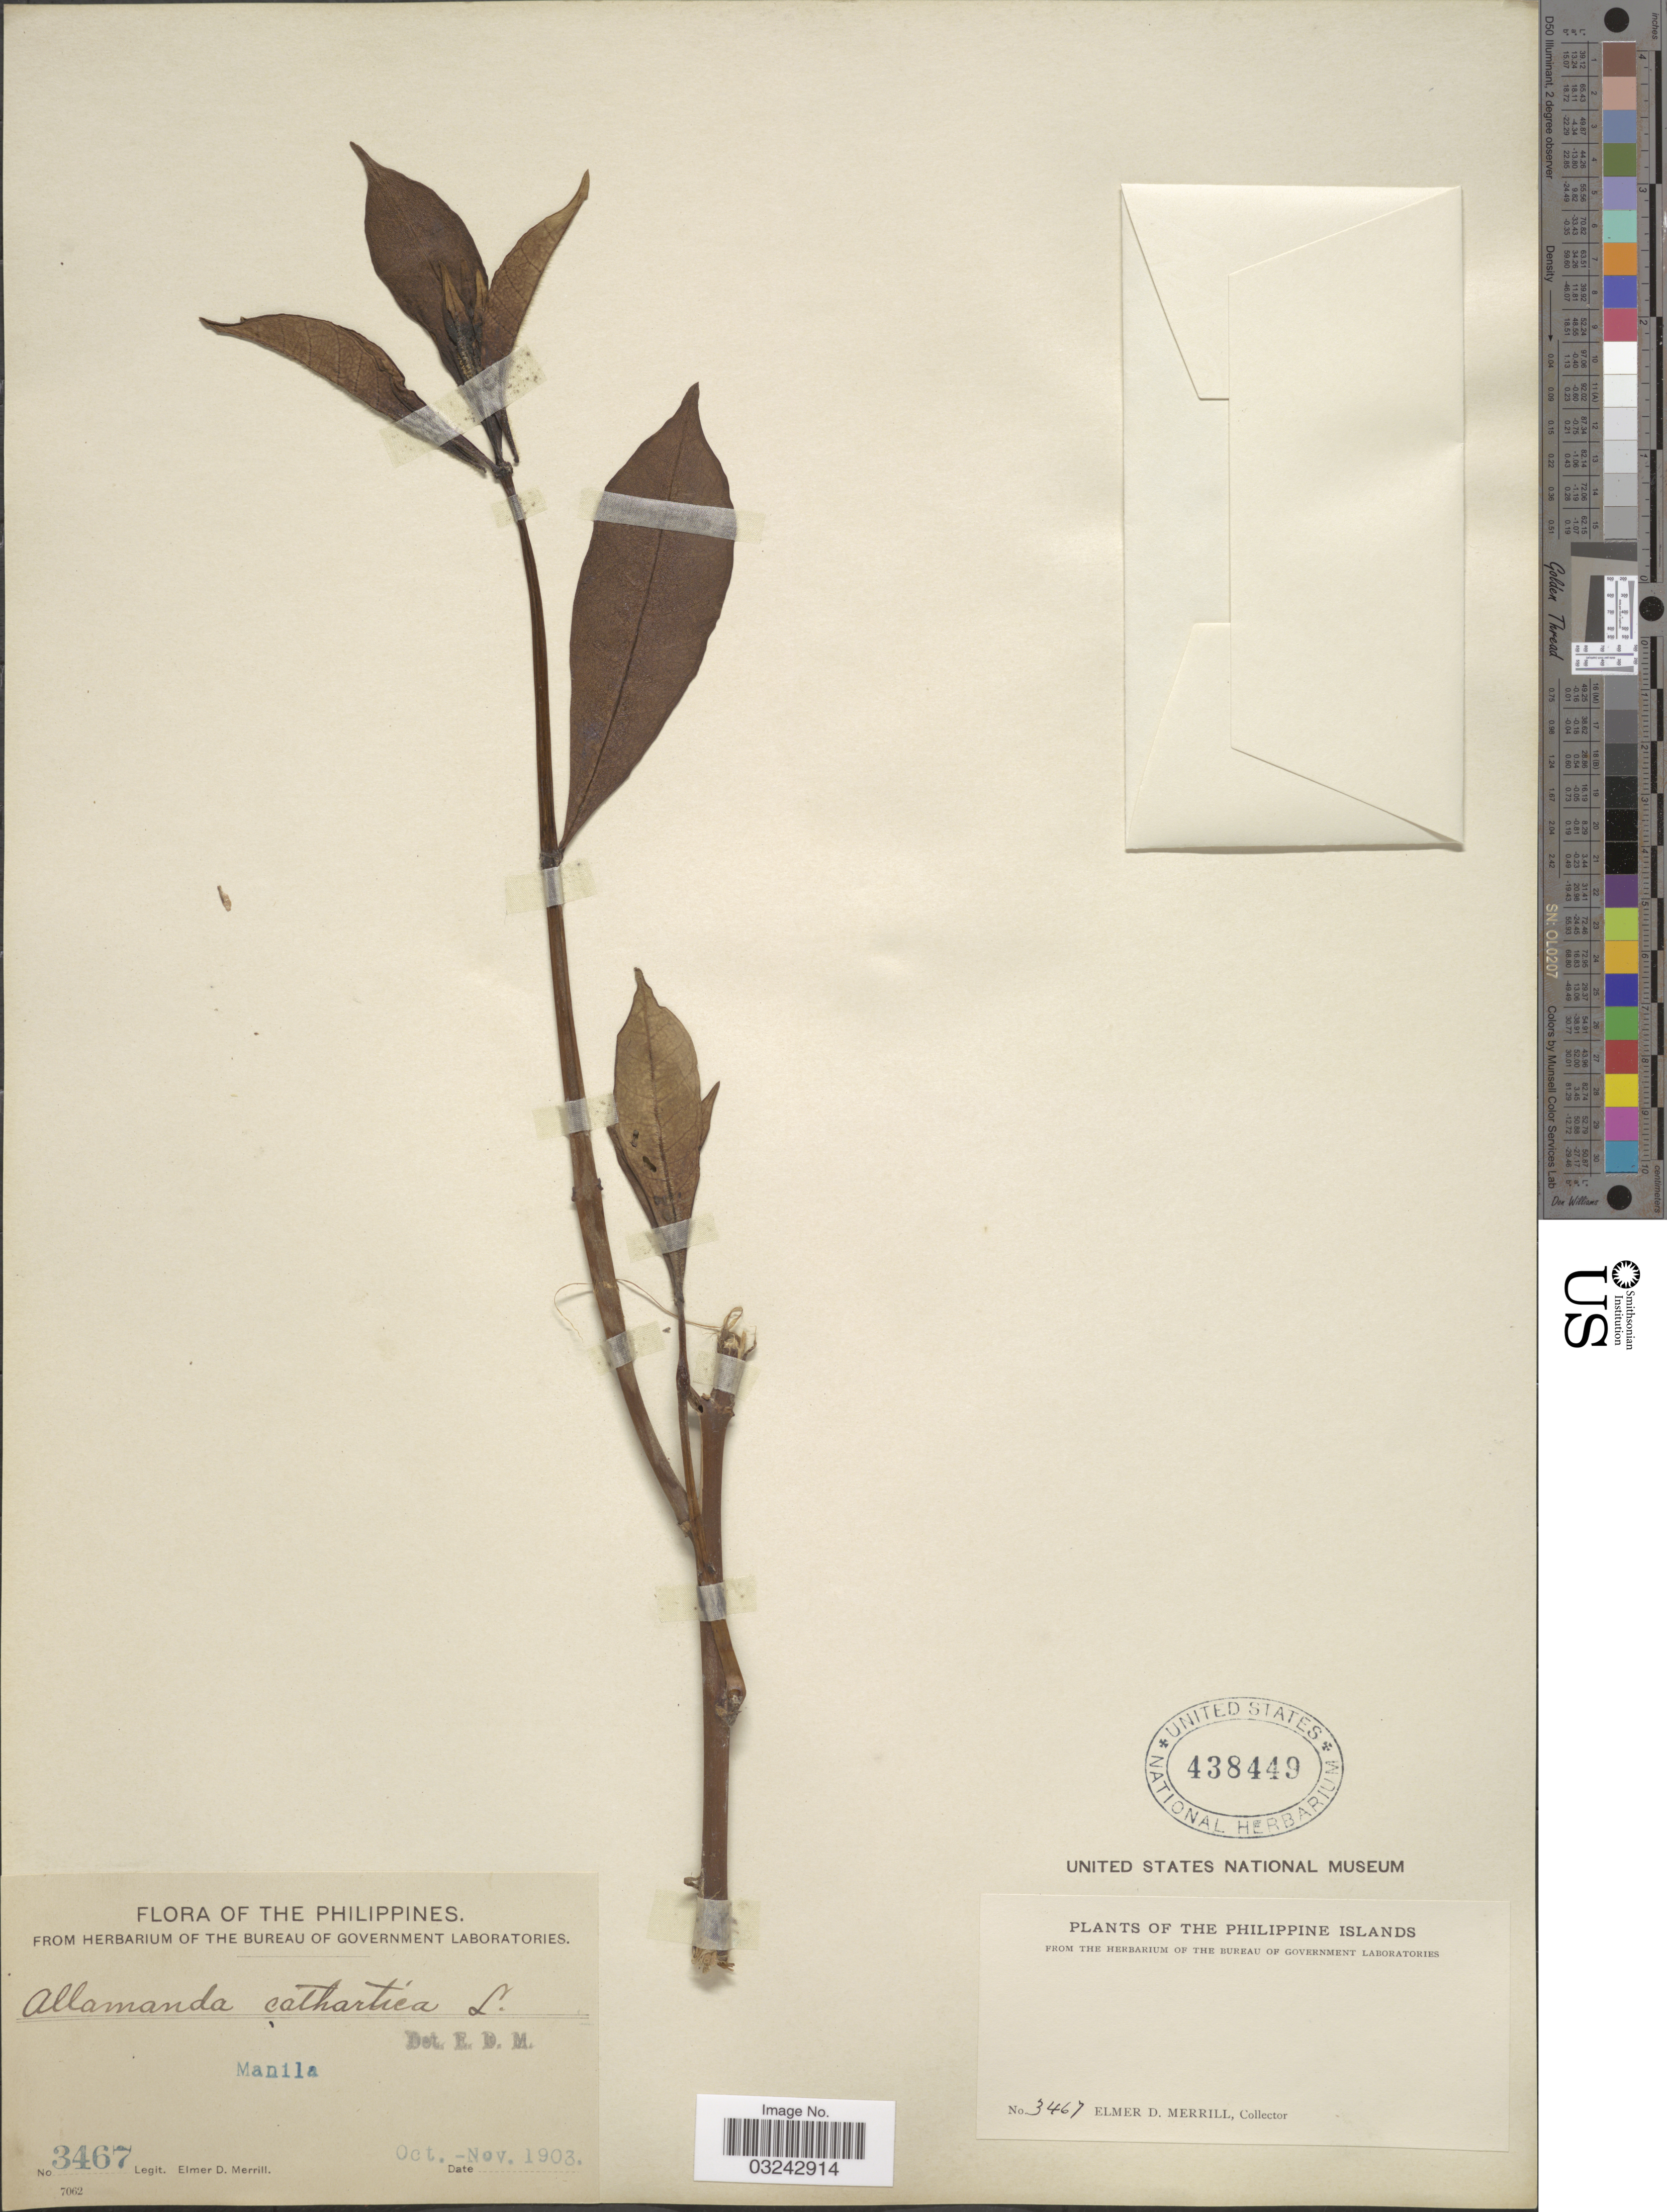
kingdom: Plantae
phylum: Tracheophyta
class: Magnoliopsida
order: Gentianales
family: Apocynaceae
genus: Allamanda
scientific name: Allamanda cathartica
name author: L.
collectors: E. D. Merrill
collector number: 3467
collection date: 1903-10/1903-11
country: Philippines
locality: Manila.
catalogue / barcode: US 438449